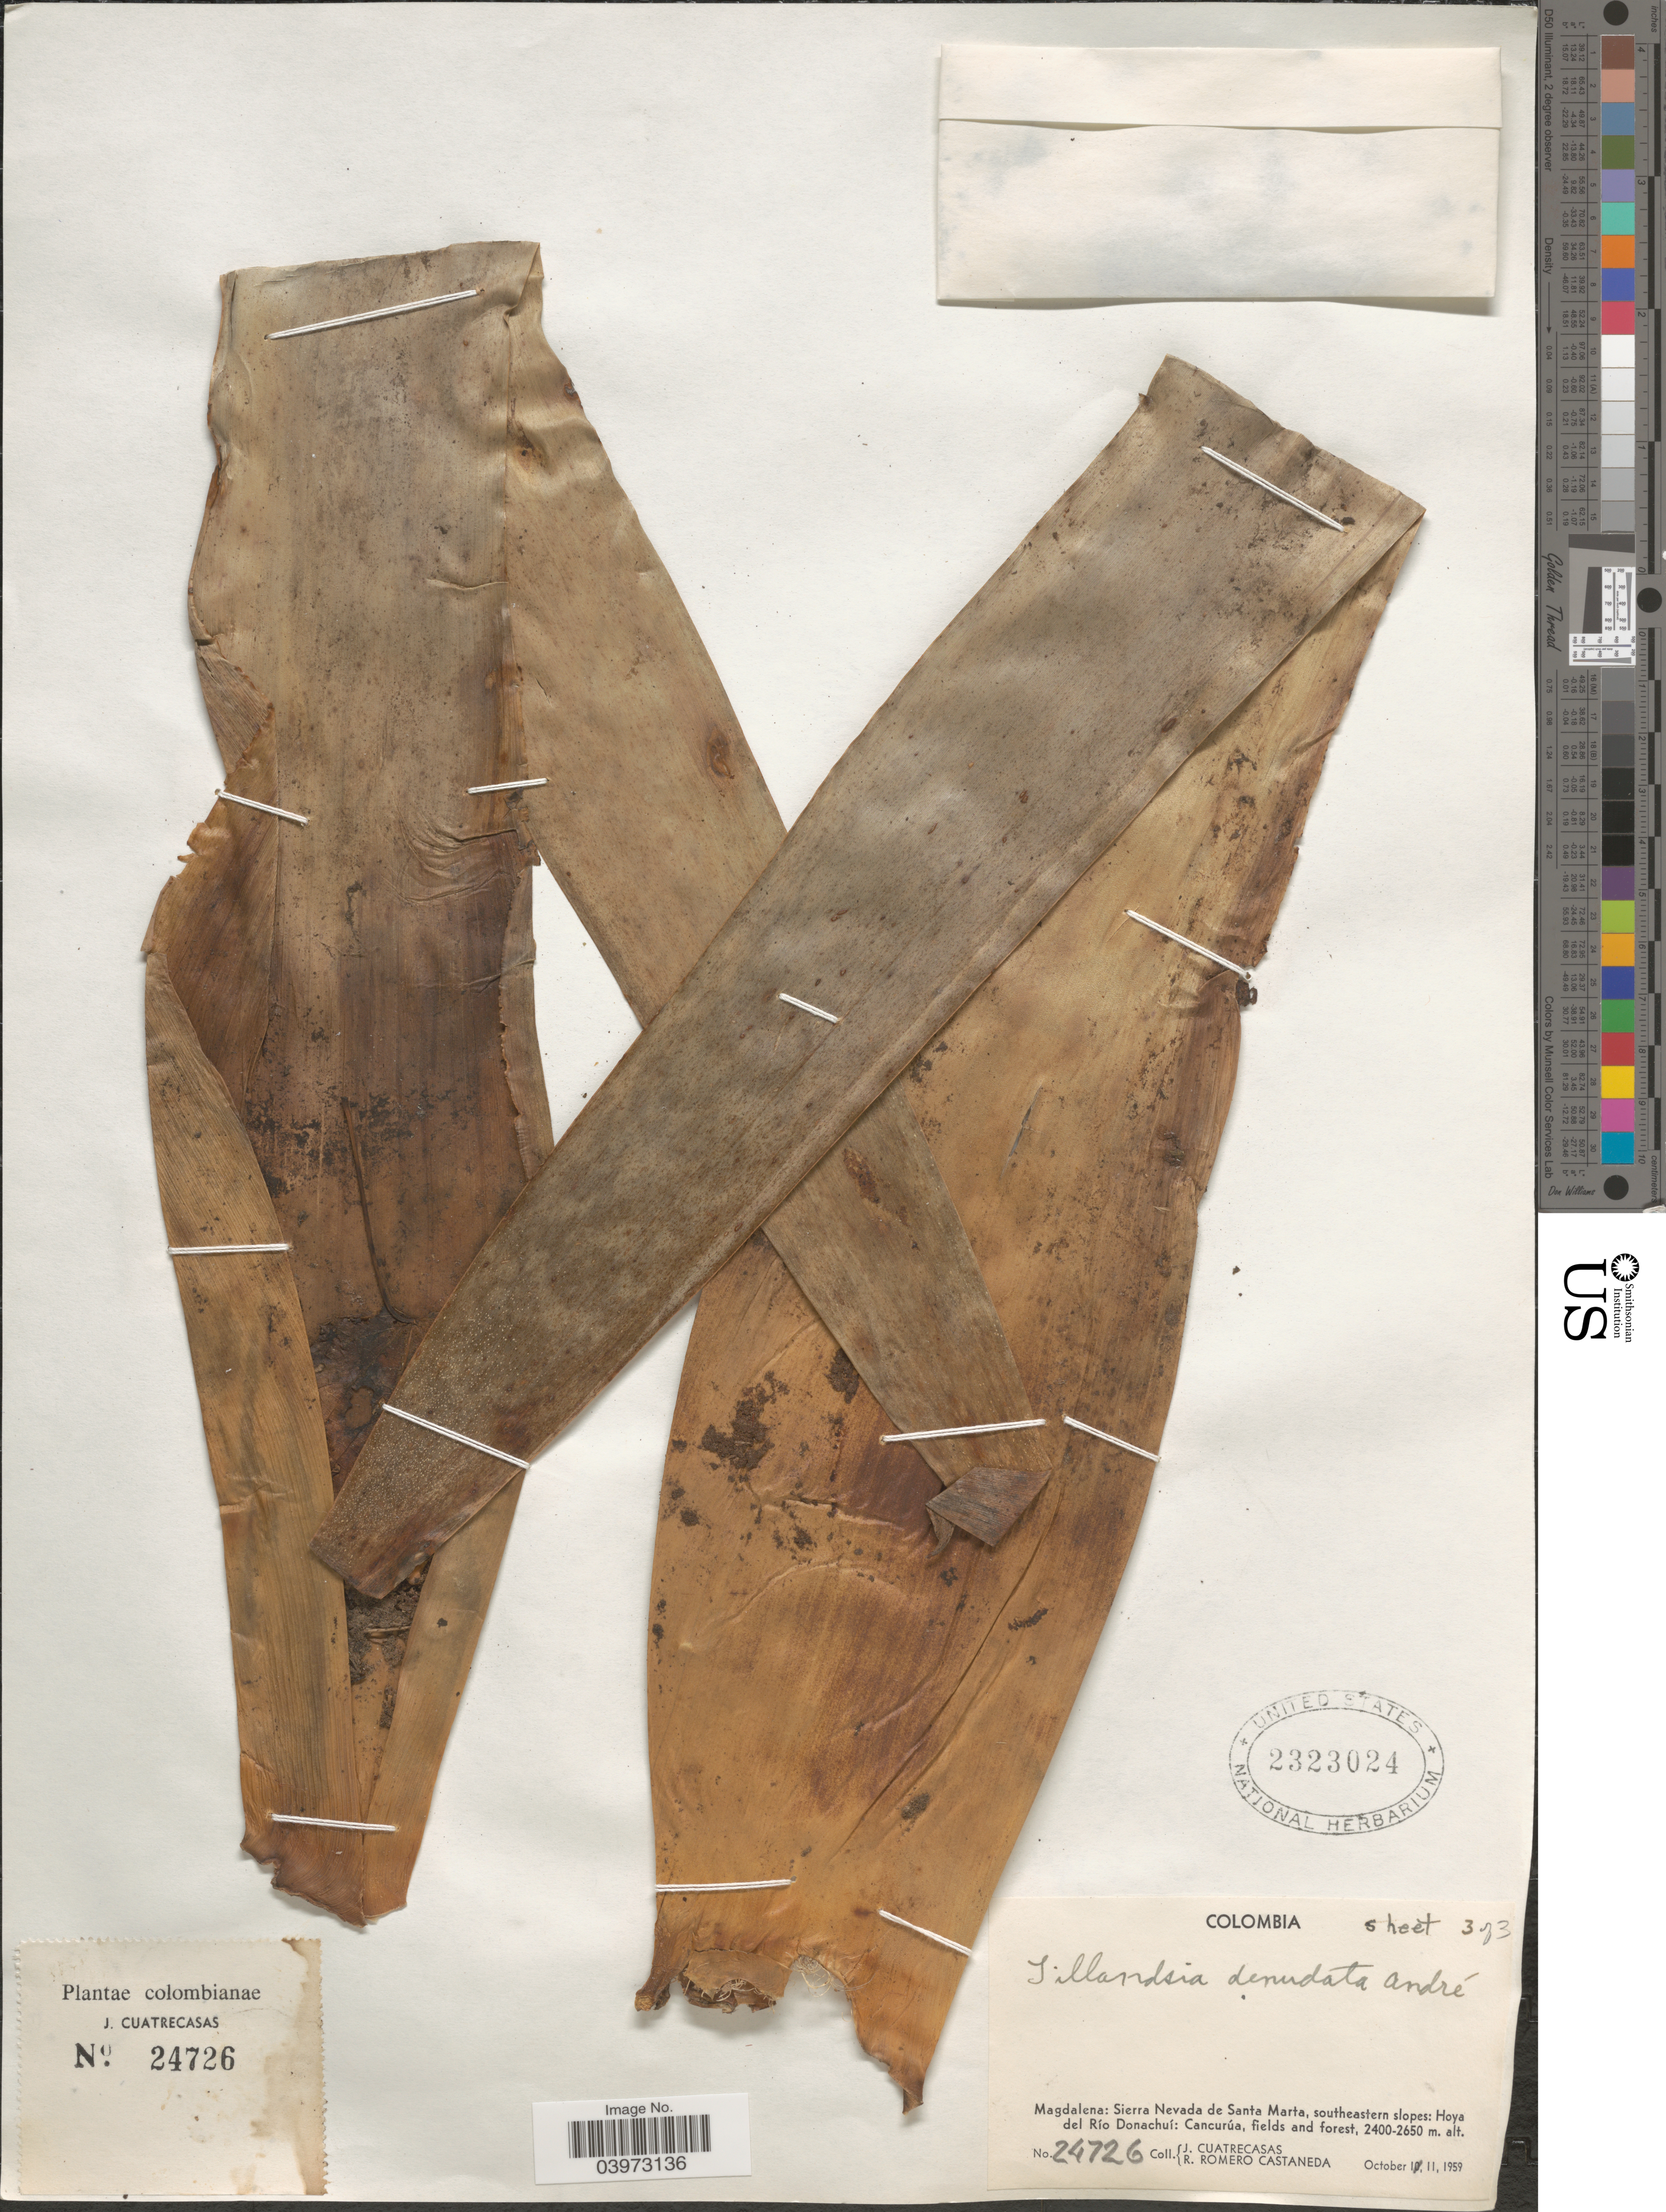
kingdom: Plantae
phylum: Tracheophyta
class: Liliopsida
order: Poales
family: Bromeliaceae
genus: Tillandsia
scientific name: Tillandsia denudata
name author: André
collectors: J. Cuatrecasas & R. Romero Castañeda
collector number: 24726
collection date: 1959-10-11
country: Colombia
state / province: Magdalena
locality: Colombianae. Sierra Nevada de Santa Marta, southeastern slopes: Hoya del Río Donachuí: Cancurúa.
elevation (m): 2400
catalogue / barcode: US 2323024